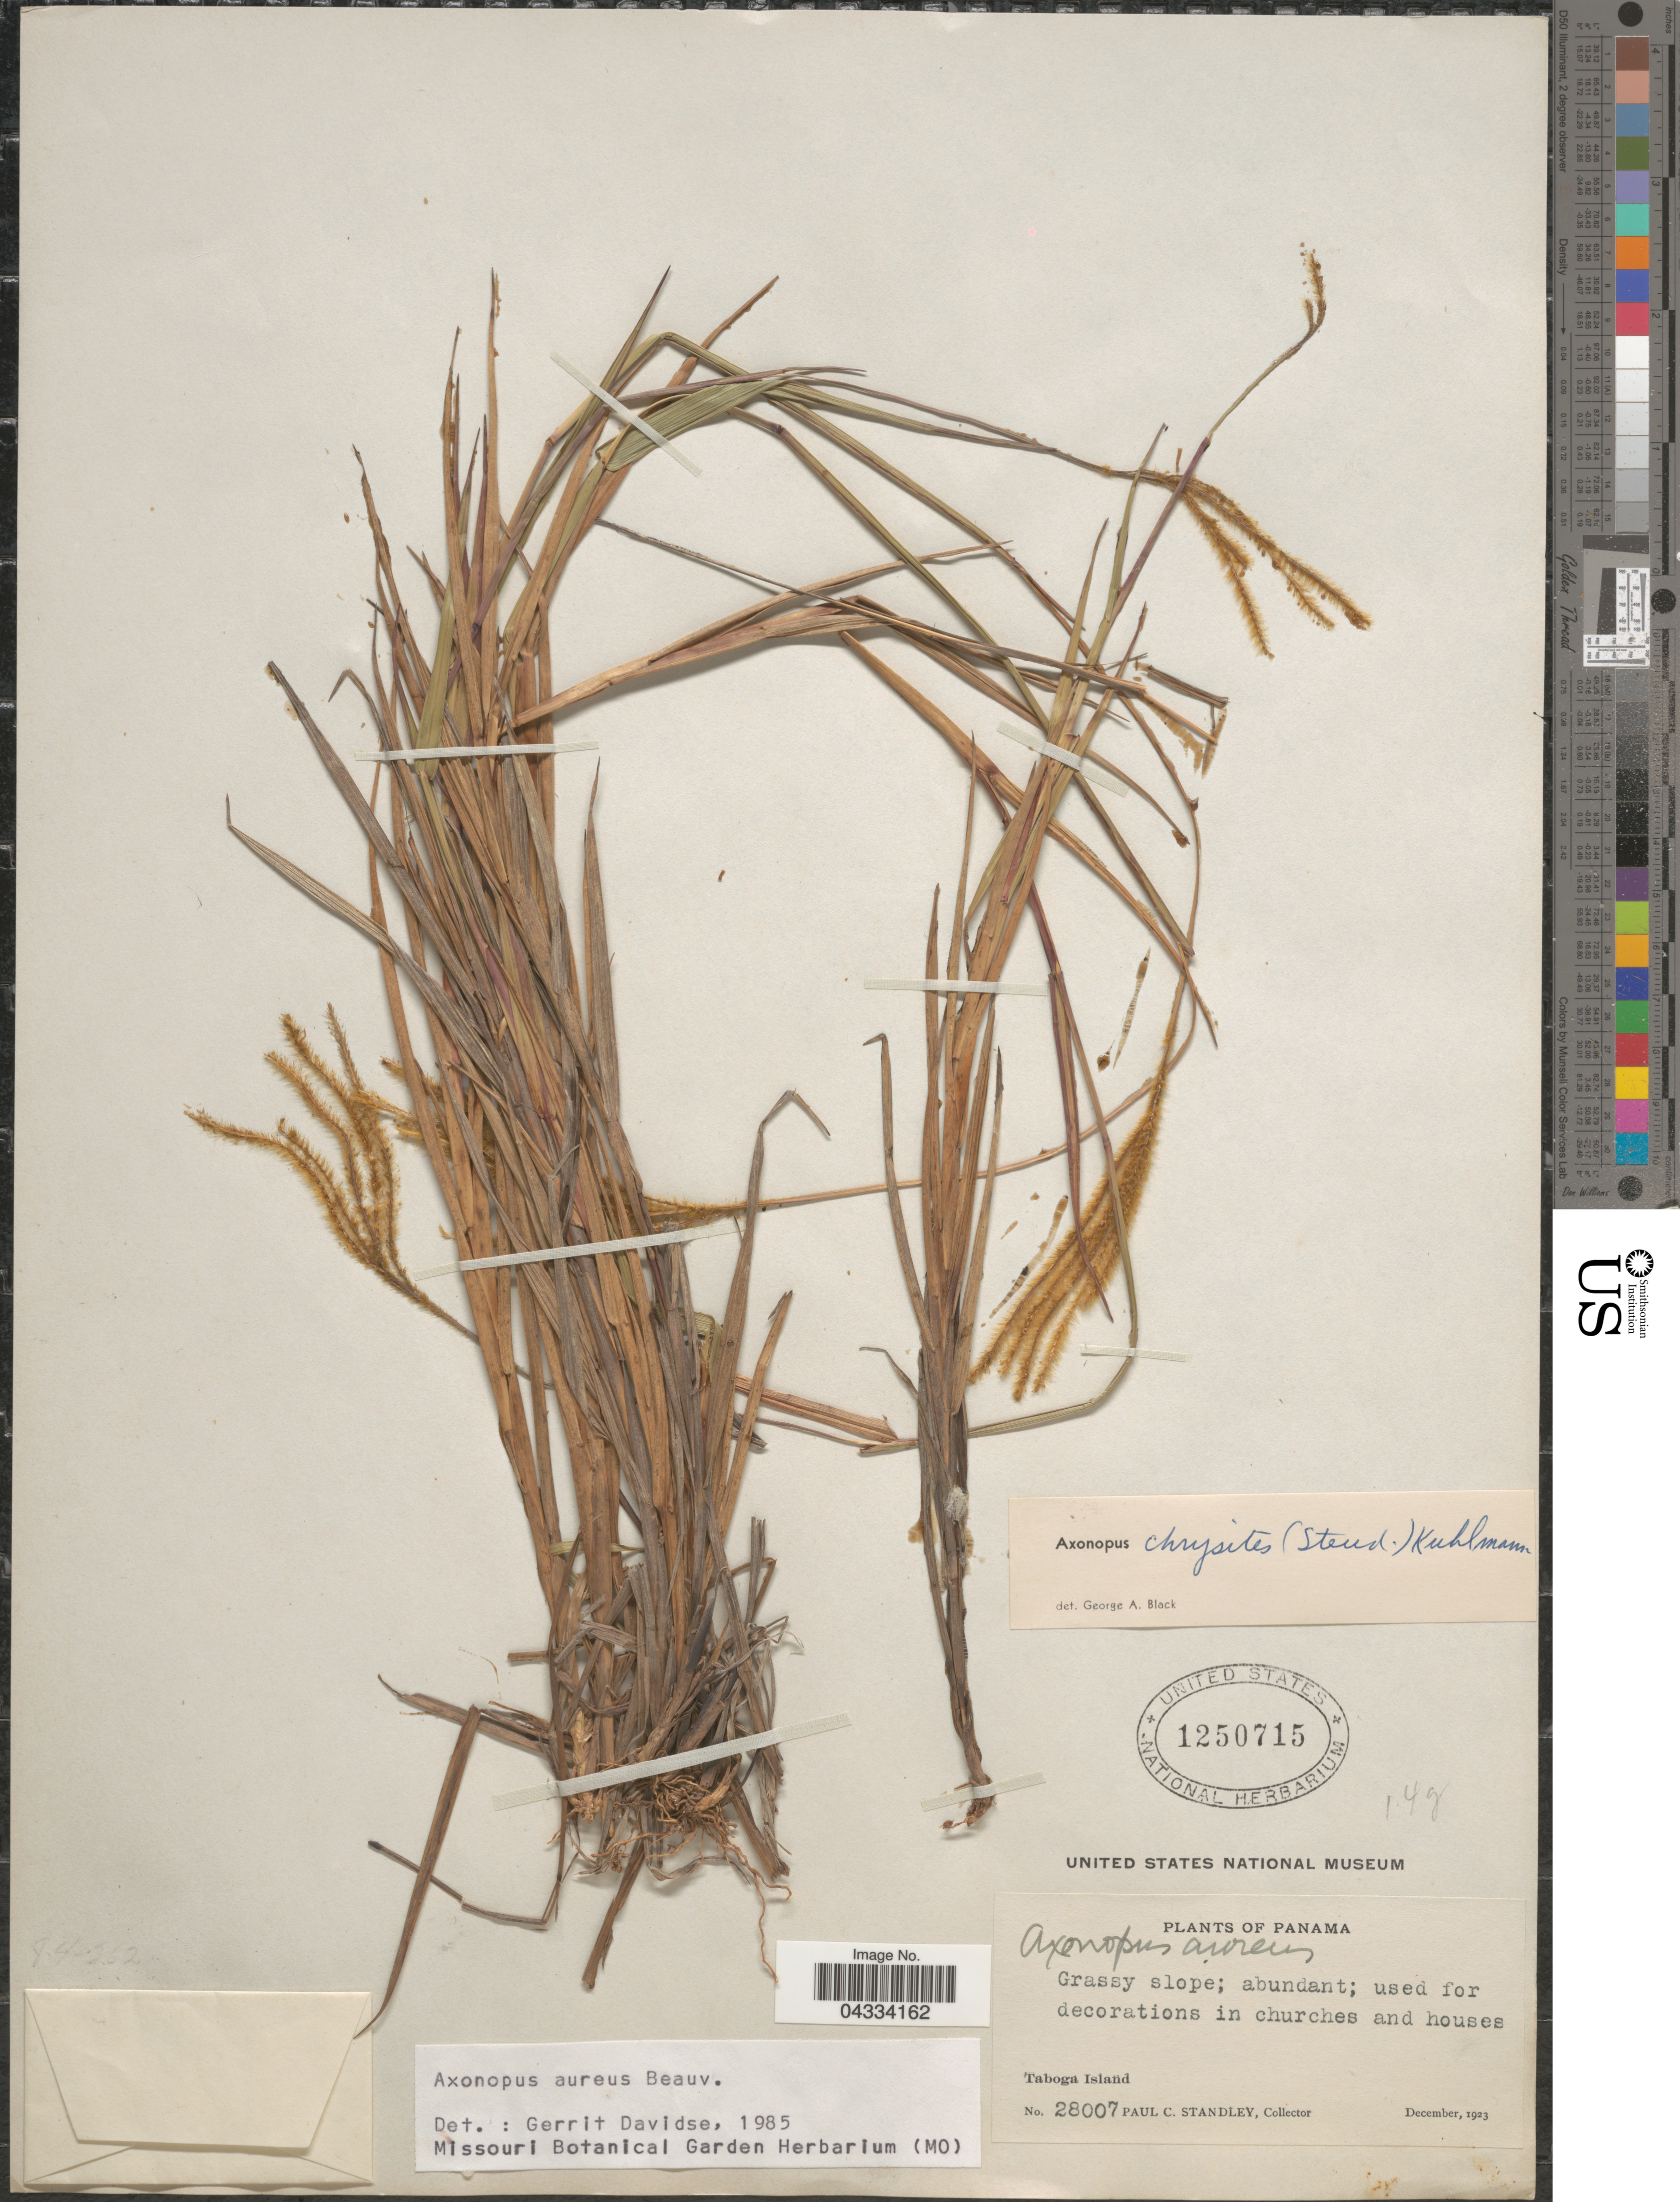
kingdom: Plantae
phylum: Tracheophyta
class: Liliopsida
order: Poales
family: Poaceae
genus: Axonopus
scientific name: Axonopus aureus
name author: P. Beauv.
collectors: P. C. Standley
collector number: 28007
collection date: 1923-12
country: Panama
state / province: Panamá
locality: Grassy slope. Taboga Island.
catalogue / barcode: US 1250715